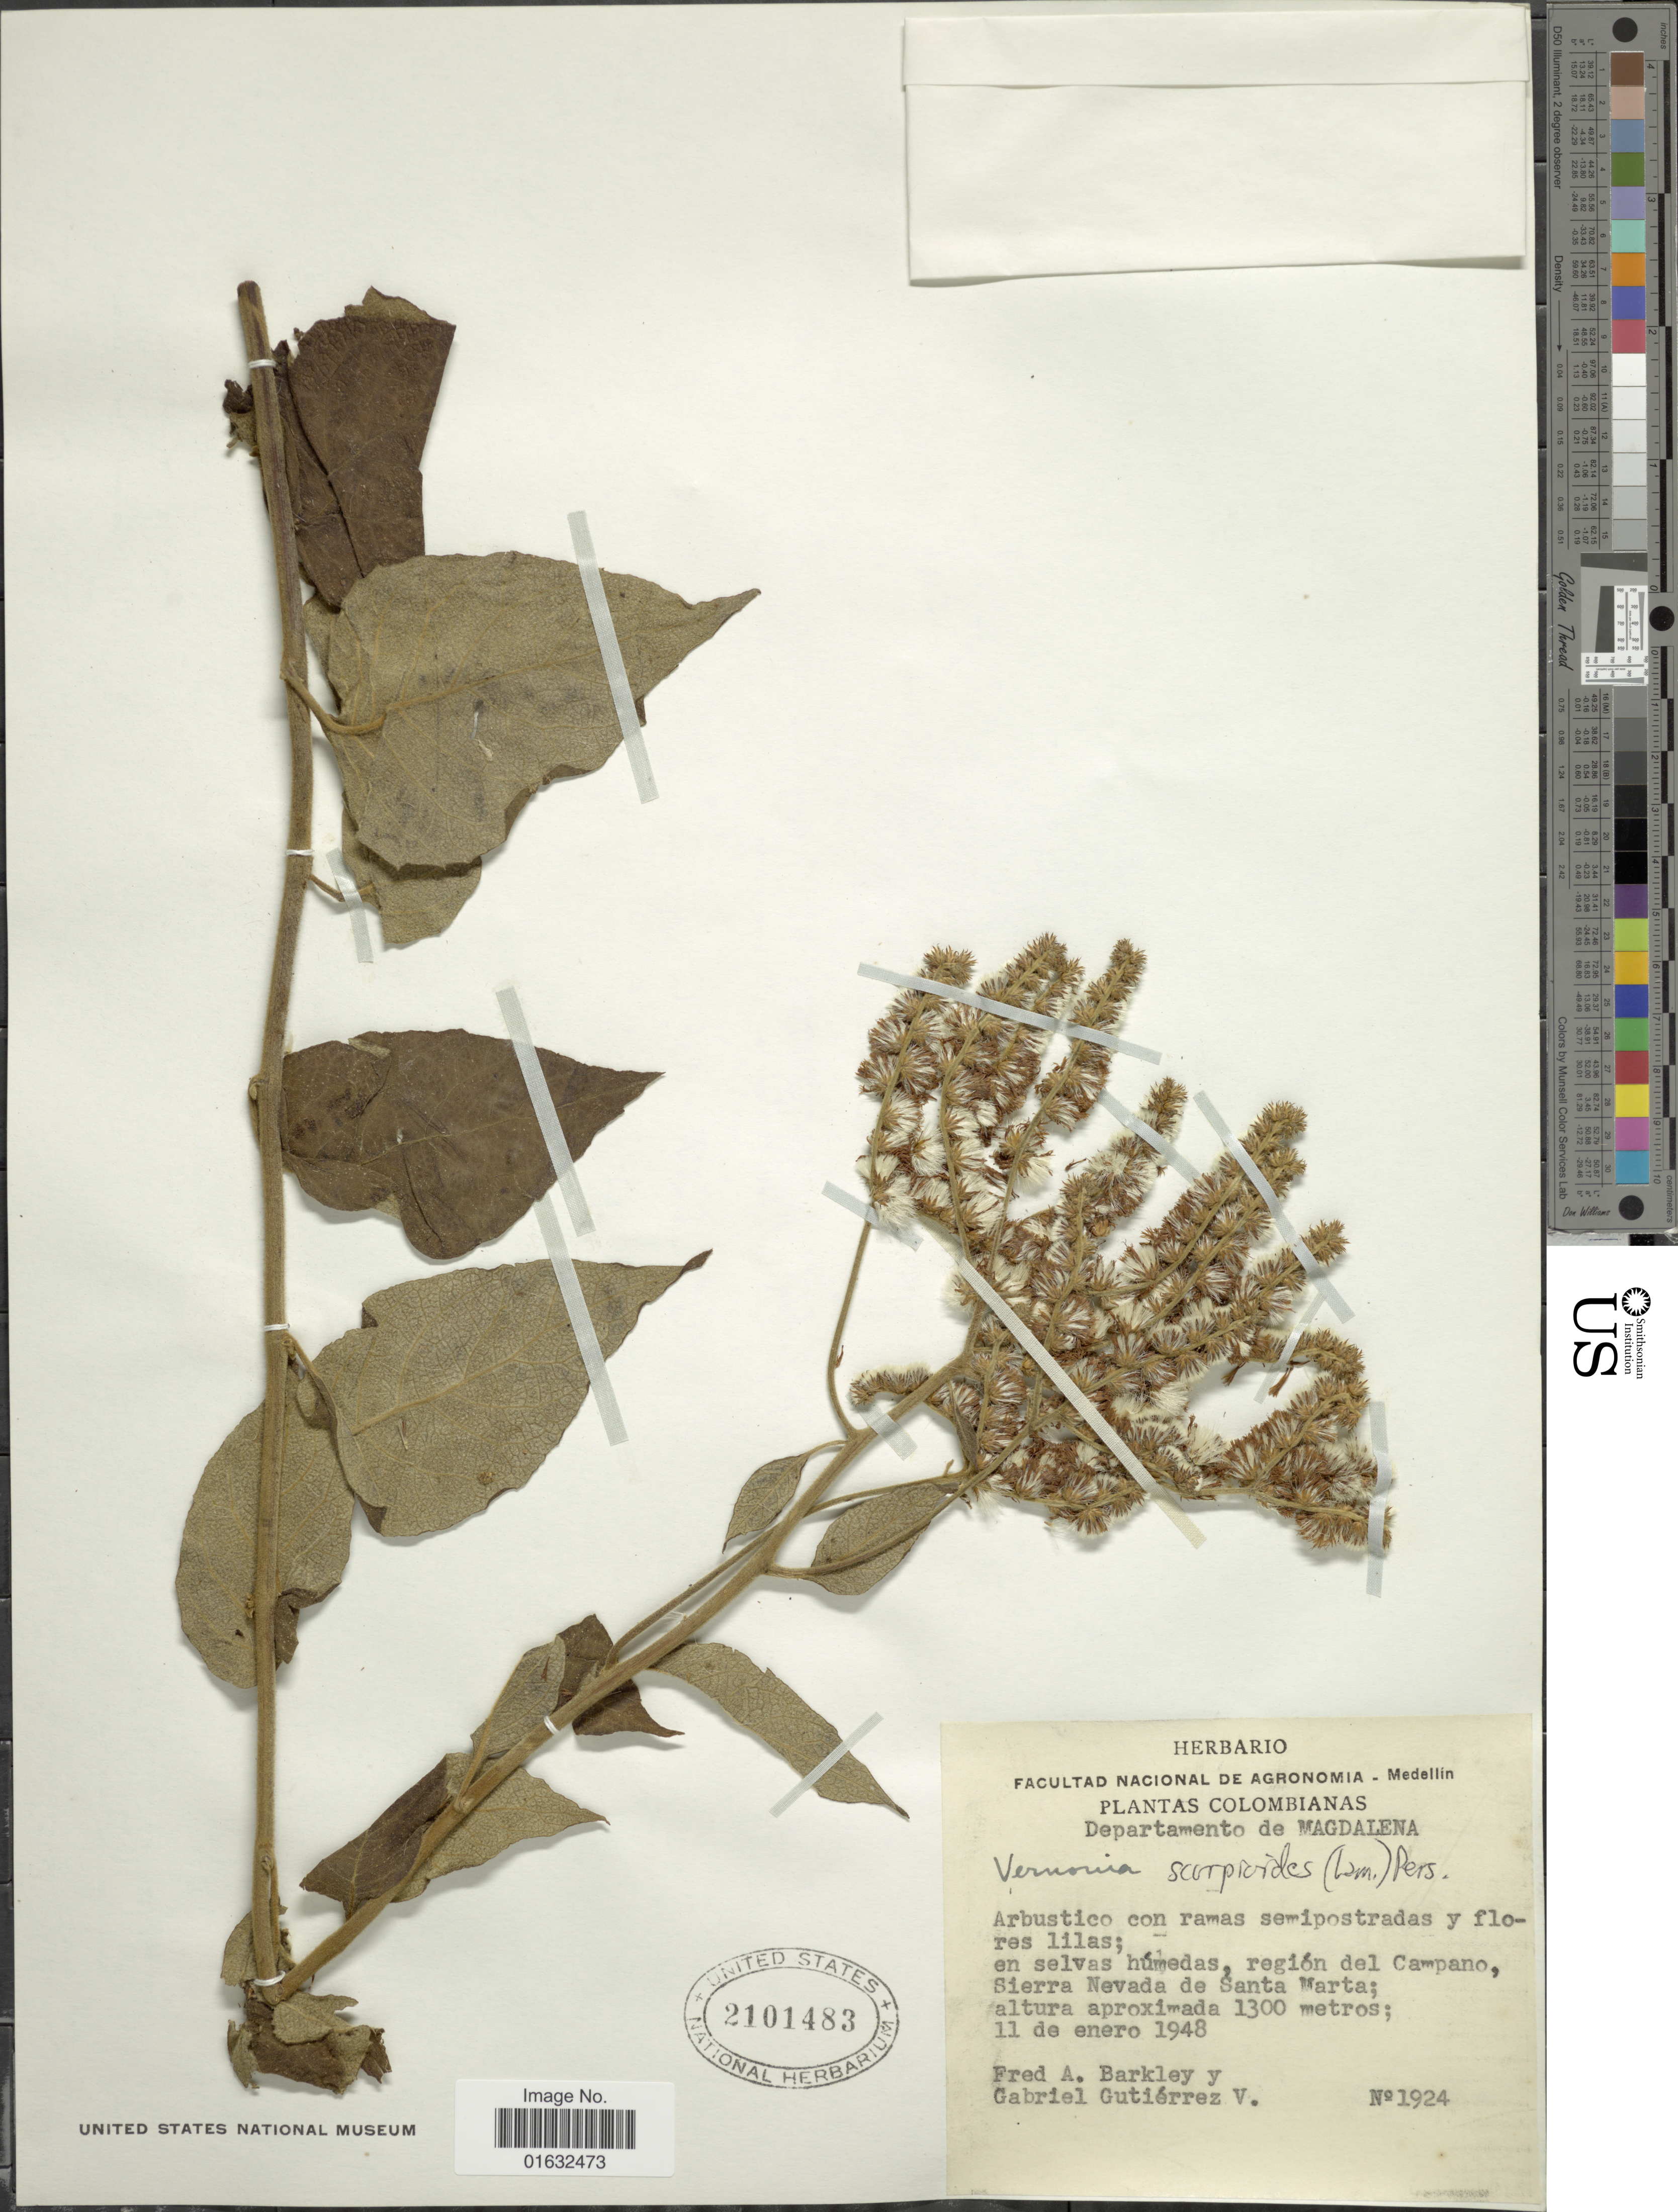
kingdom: Plantae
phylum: Tracheophyta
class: Magnoliopsida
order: Asterales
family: Asteraceae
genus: Cyrtocymura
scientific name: Cyrtocymura scorpioides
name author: (Lam.) H. Rob.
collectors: F. A. Barkley & G. Gutiérrez V.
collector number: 1924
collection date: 1948-01-11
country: Colombia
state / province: Magdalena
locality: Arbustico con ramas semipostradas y flores lilas; en selvas húmedas, región del Campano, Sierra Nevada de Santa Marta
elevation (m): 1300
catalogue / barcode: US 2101483